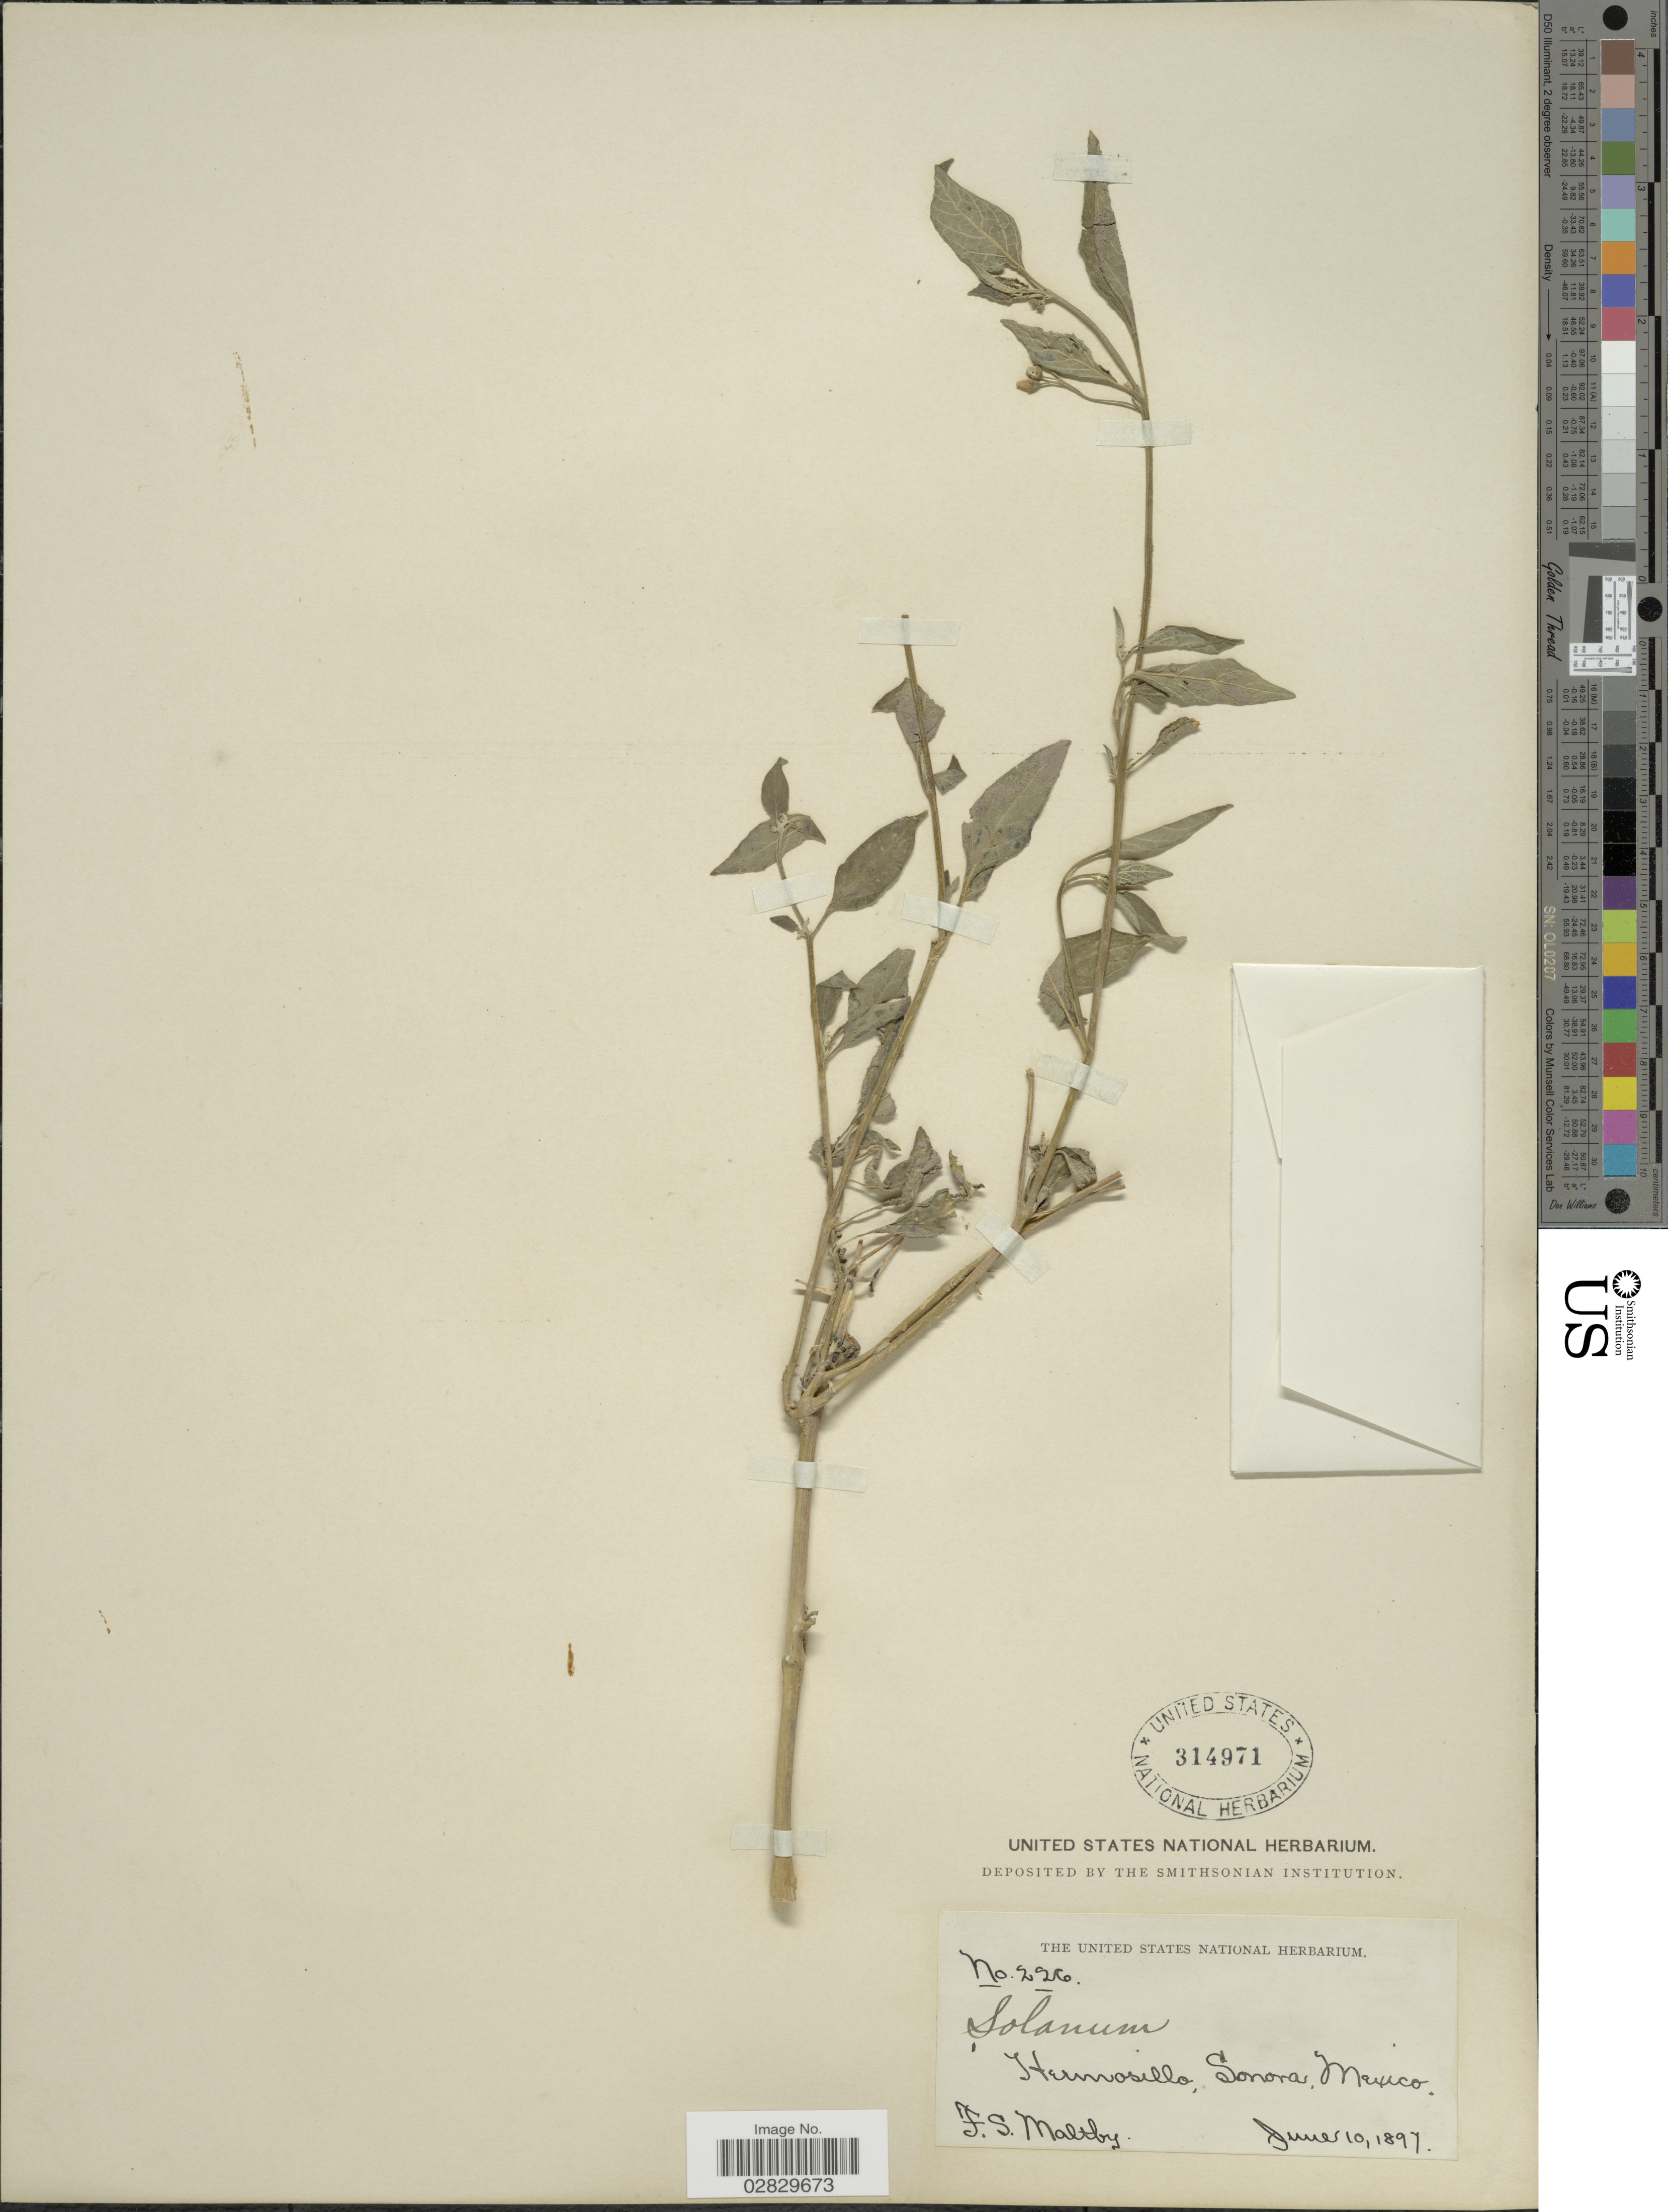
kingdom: Plantae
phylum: Tracheophyta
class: Magnoliopsida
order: Solanales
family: Solanaceae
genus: Solanum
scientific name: Solanum douglasii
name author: Dunal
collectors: F. S. Maltby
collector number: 226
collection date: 1897-06-10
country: Mexico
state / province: Sonora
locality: Hermosillo.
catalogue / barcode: US 314971